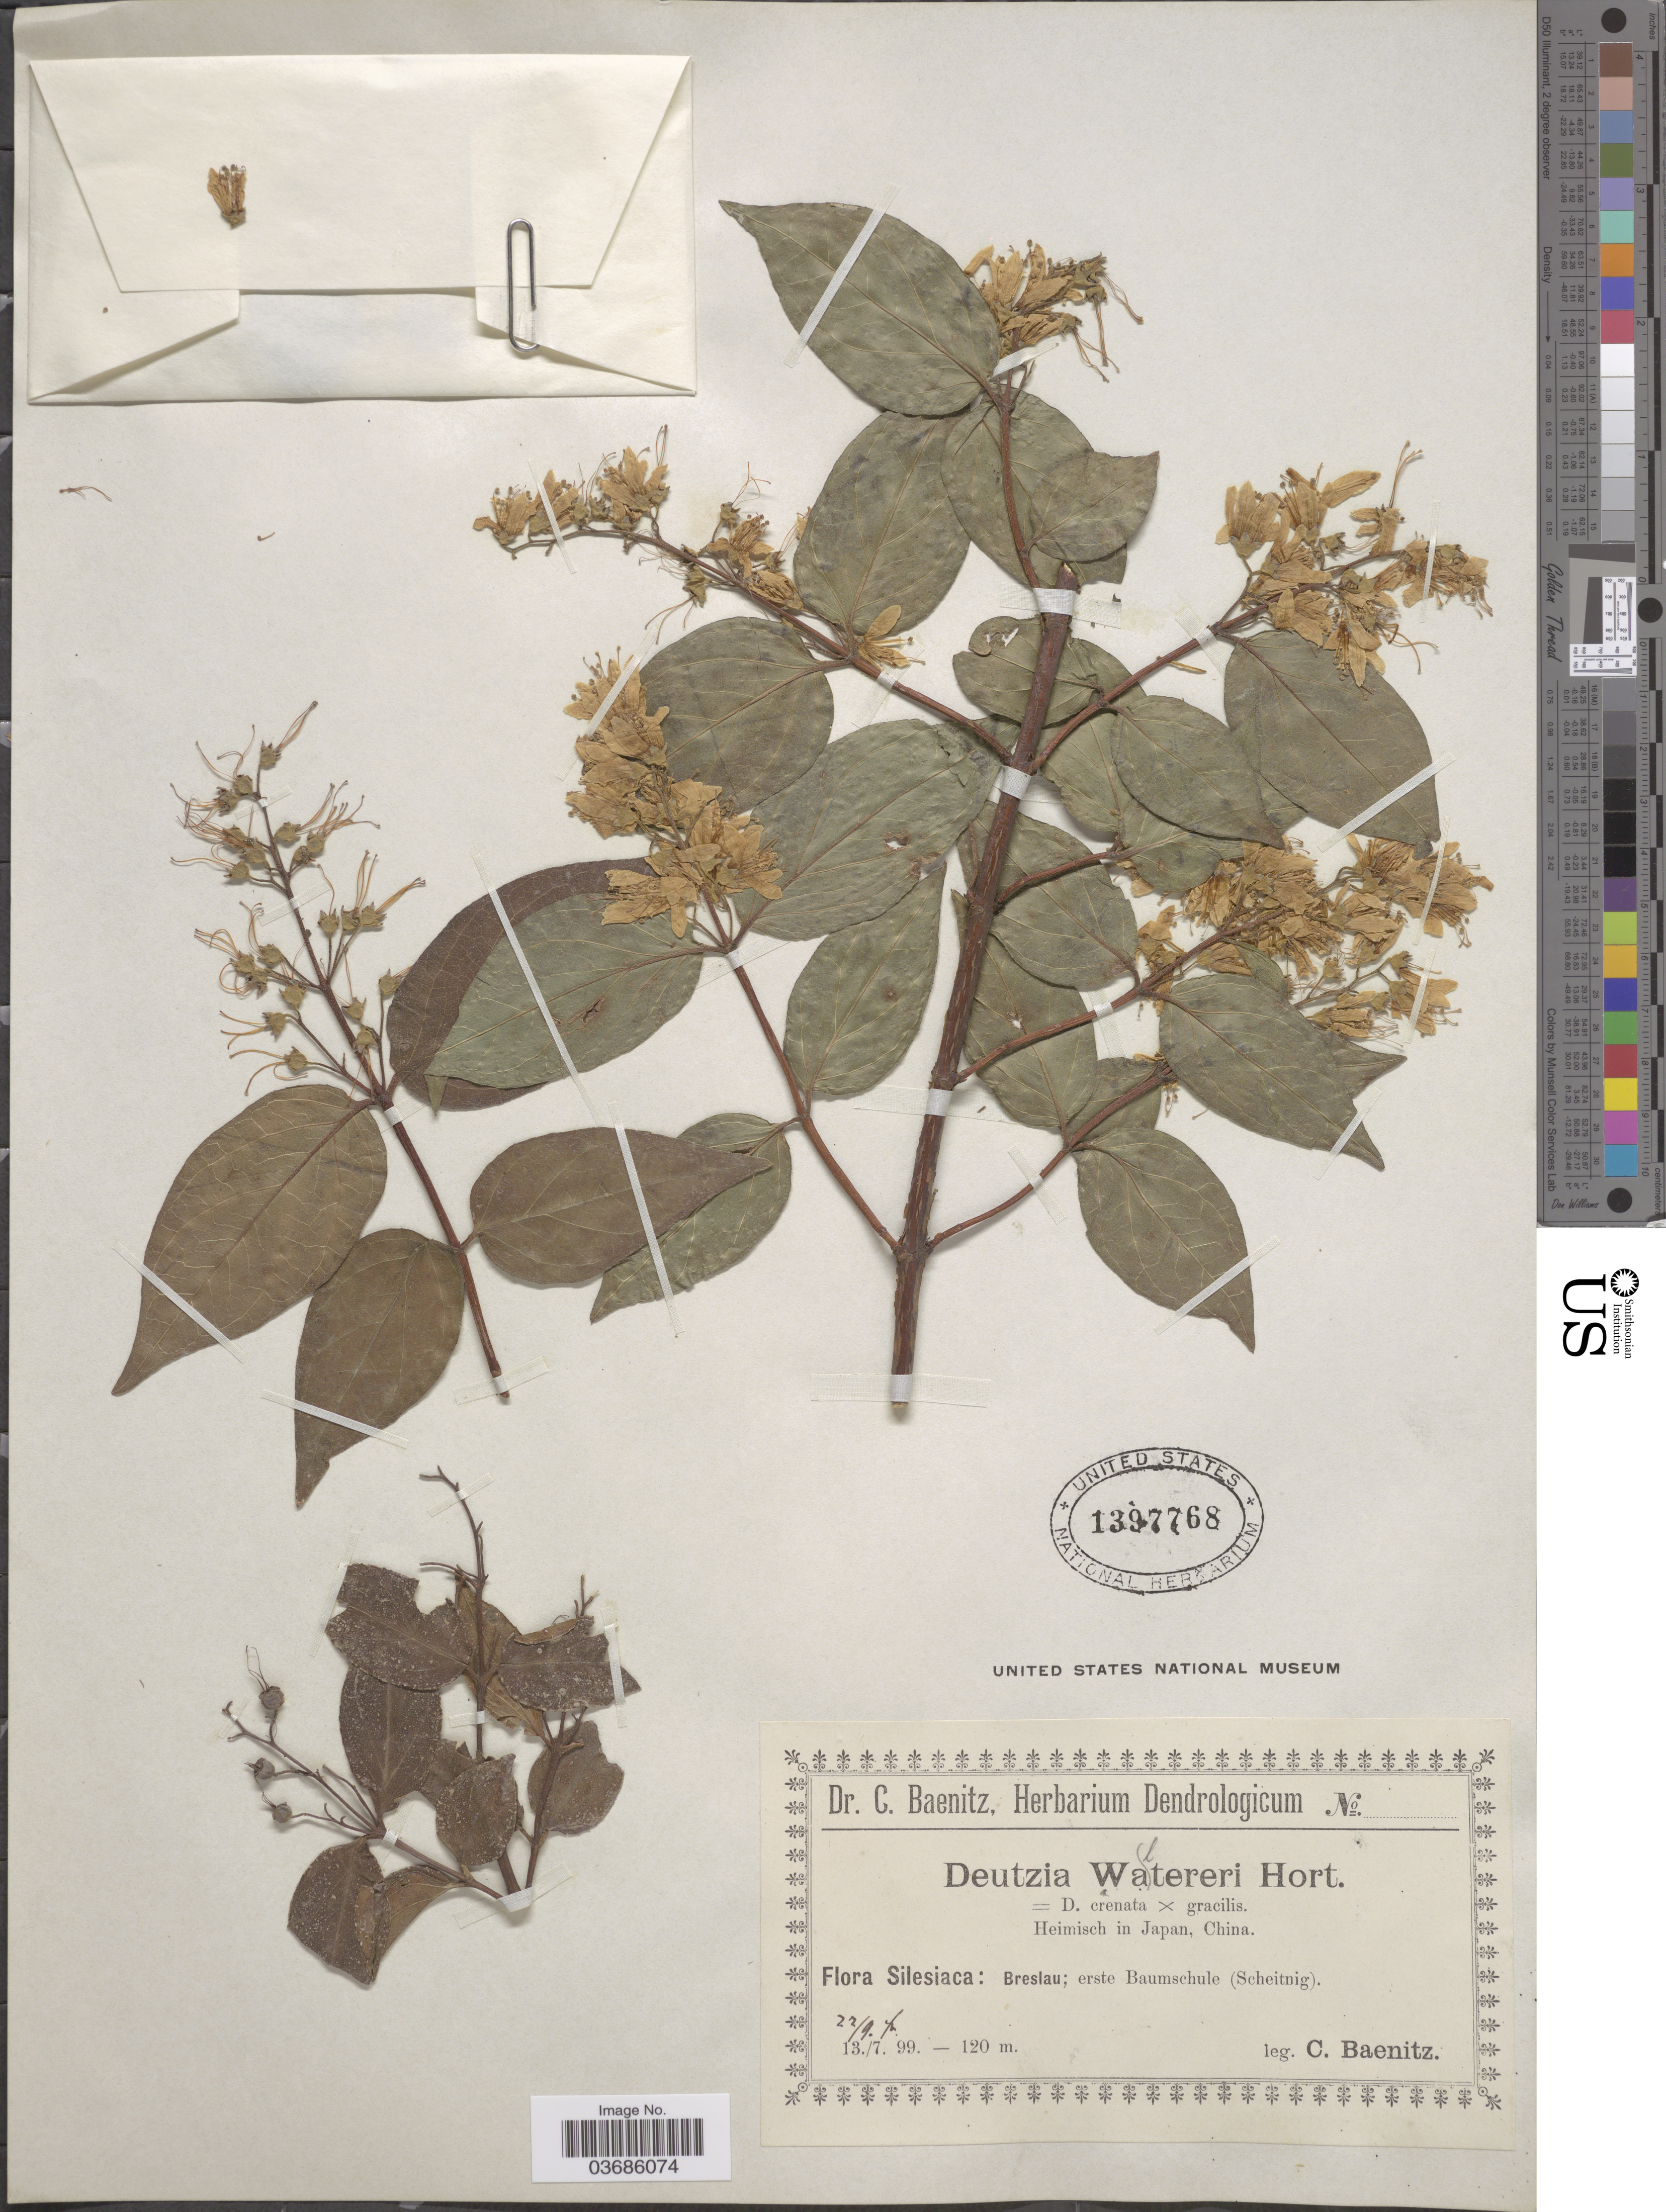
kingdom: Plantae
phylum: Tracheophyta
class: Magnoliopsida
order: Cornales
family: Hydrangeaceae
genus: Deutzia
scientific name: Deutzia x watereri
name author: hort. ex Koehne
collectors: C. G. Baenitz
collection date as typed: Transcribed d/m/y: 13/7/99 to 22/9/99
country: Poland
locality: Silesiaca: Breslau; erste Baumschule (Scheitnig).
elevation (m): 120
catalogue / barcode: US 1397768